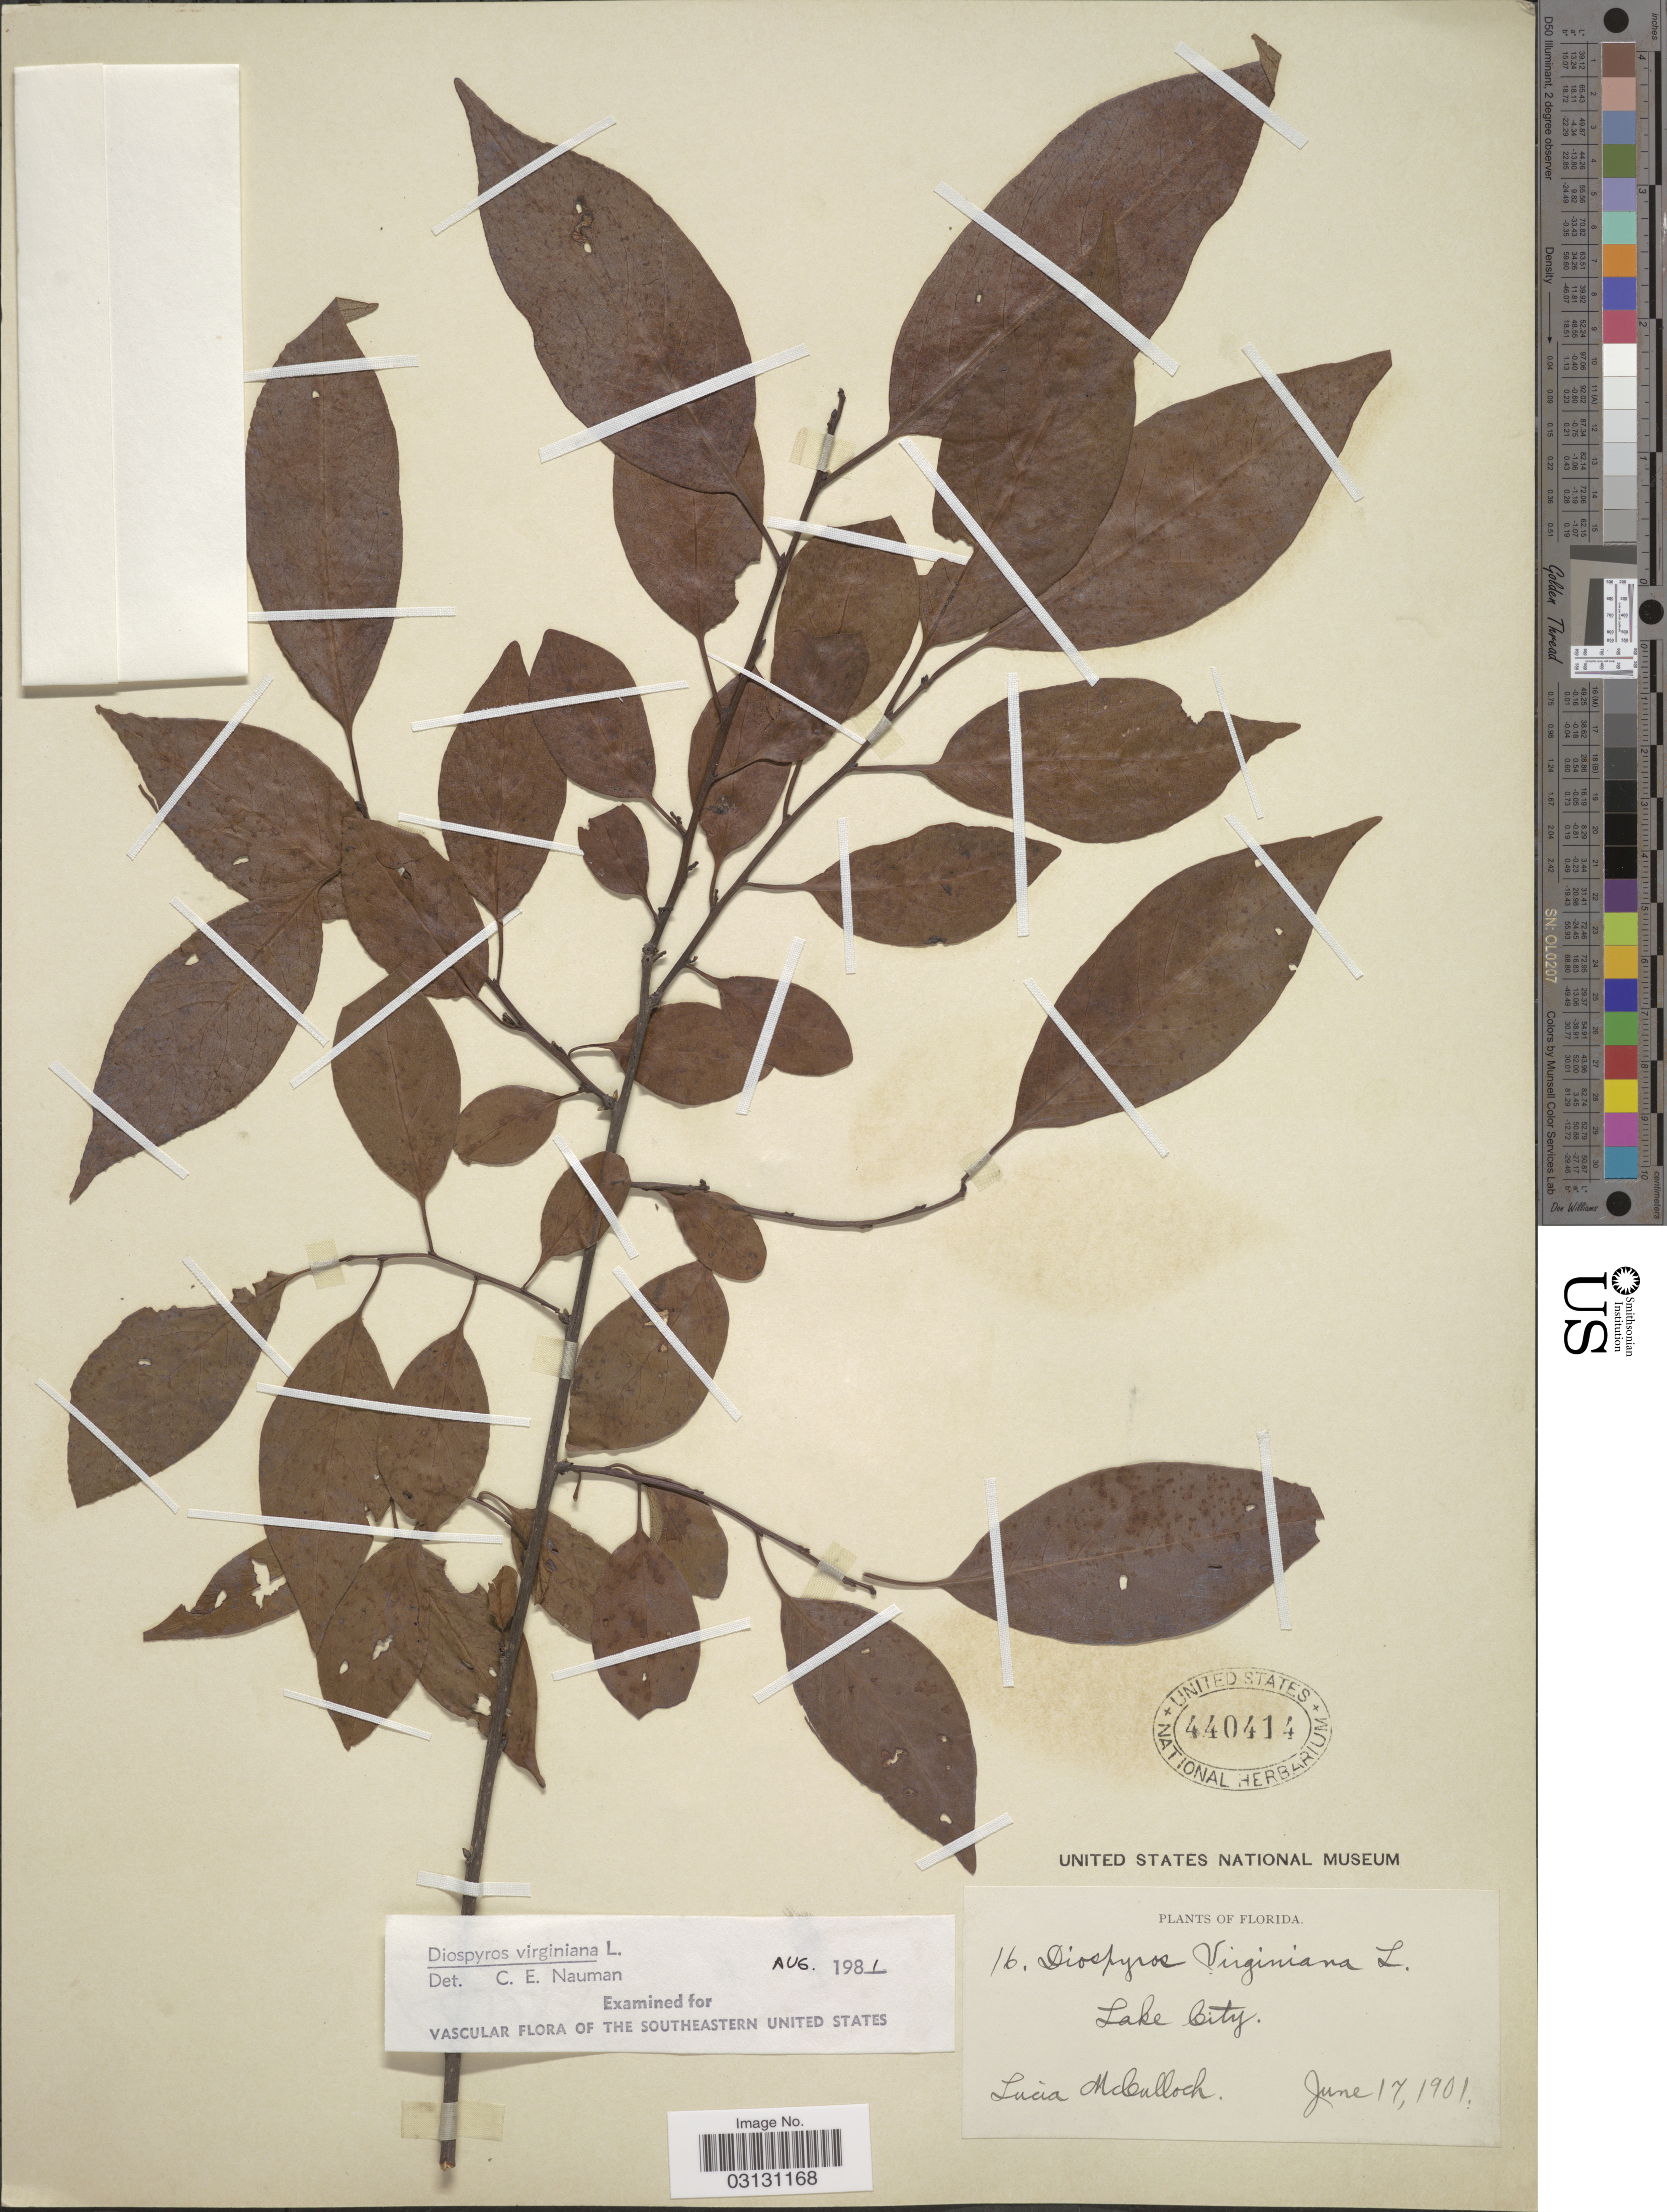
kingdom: Plantae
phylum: Tracheophyta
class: Magnoliopsida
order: Ericales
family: Ebenaceae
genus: Diospyros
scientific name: Diospyros virginiana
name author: L.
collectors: L. McCulloch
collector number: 16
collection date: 1901-06-17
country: United States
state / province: Florida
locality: Lake City.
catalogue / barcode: US 440414